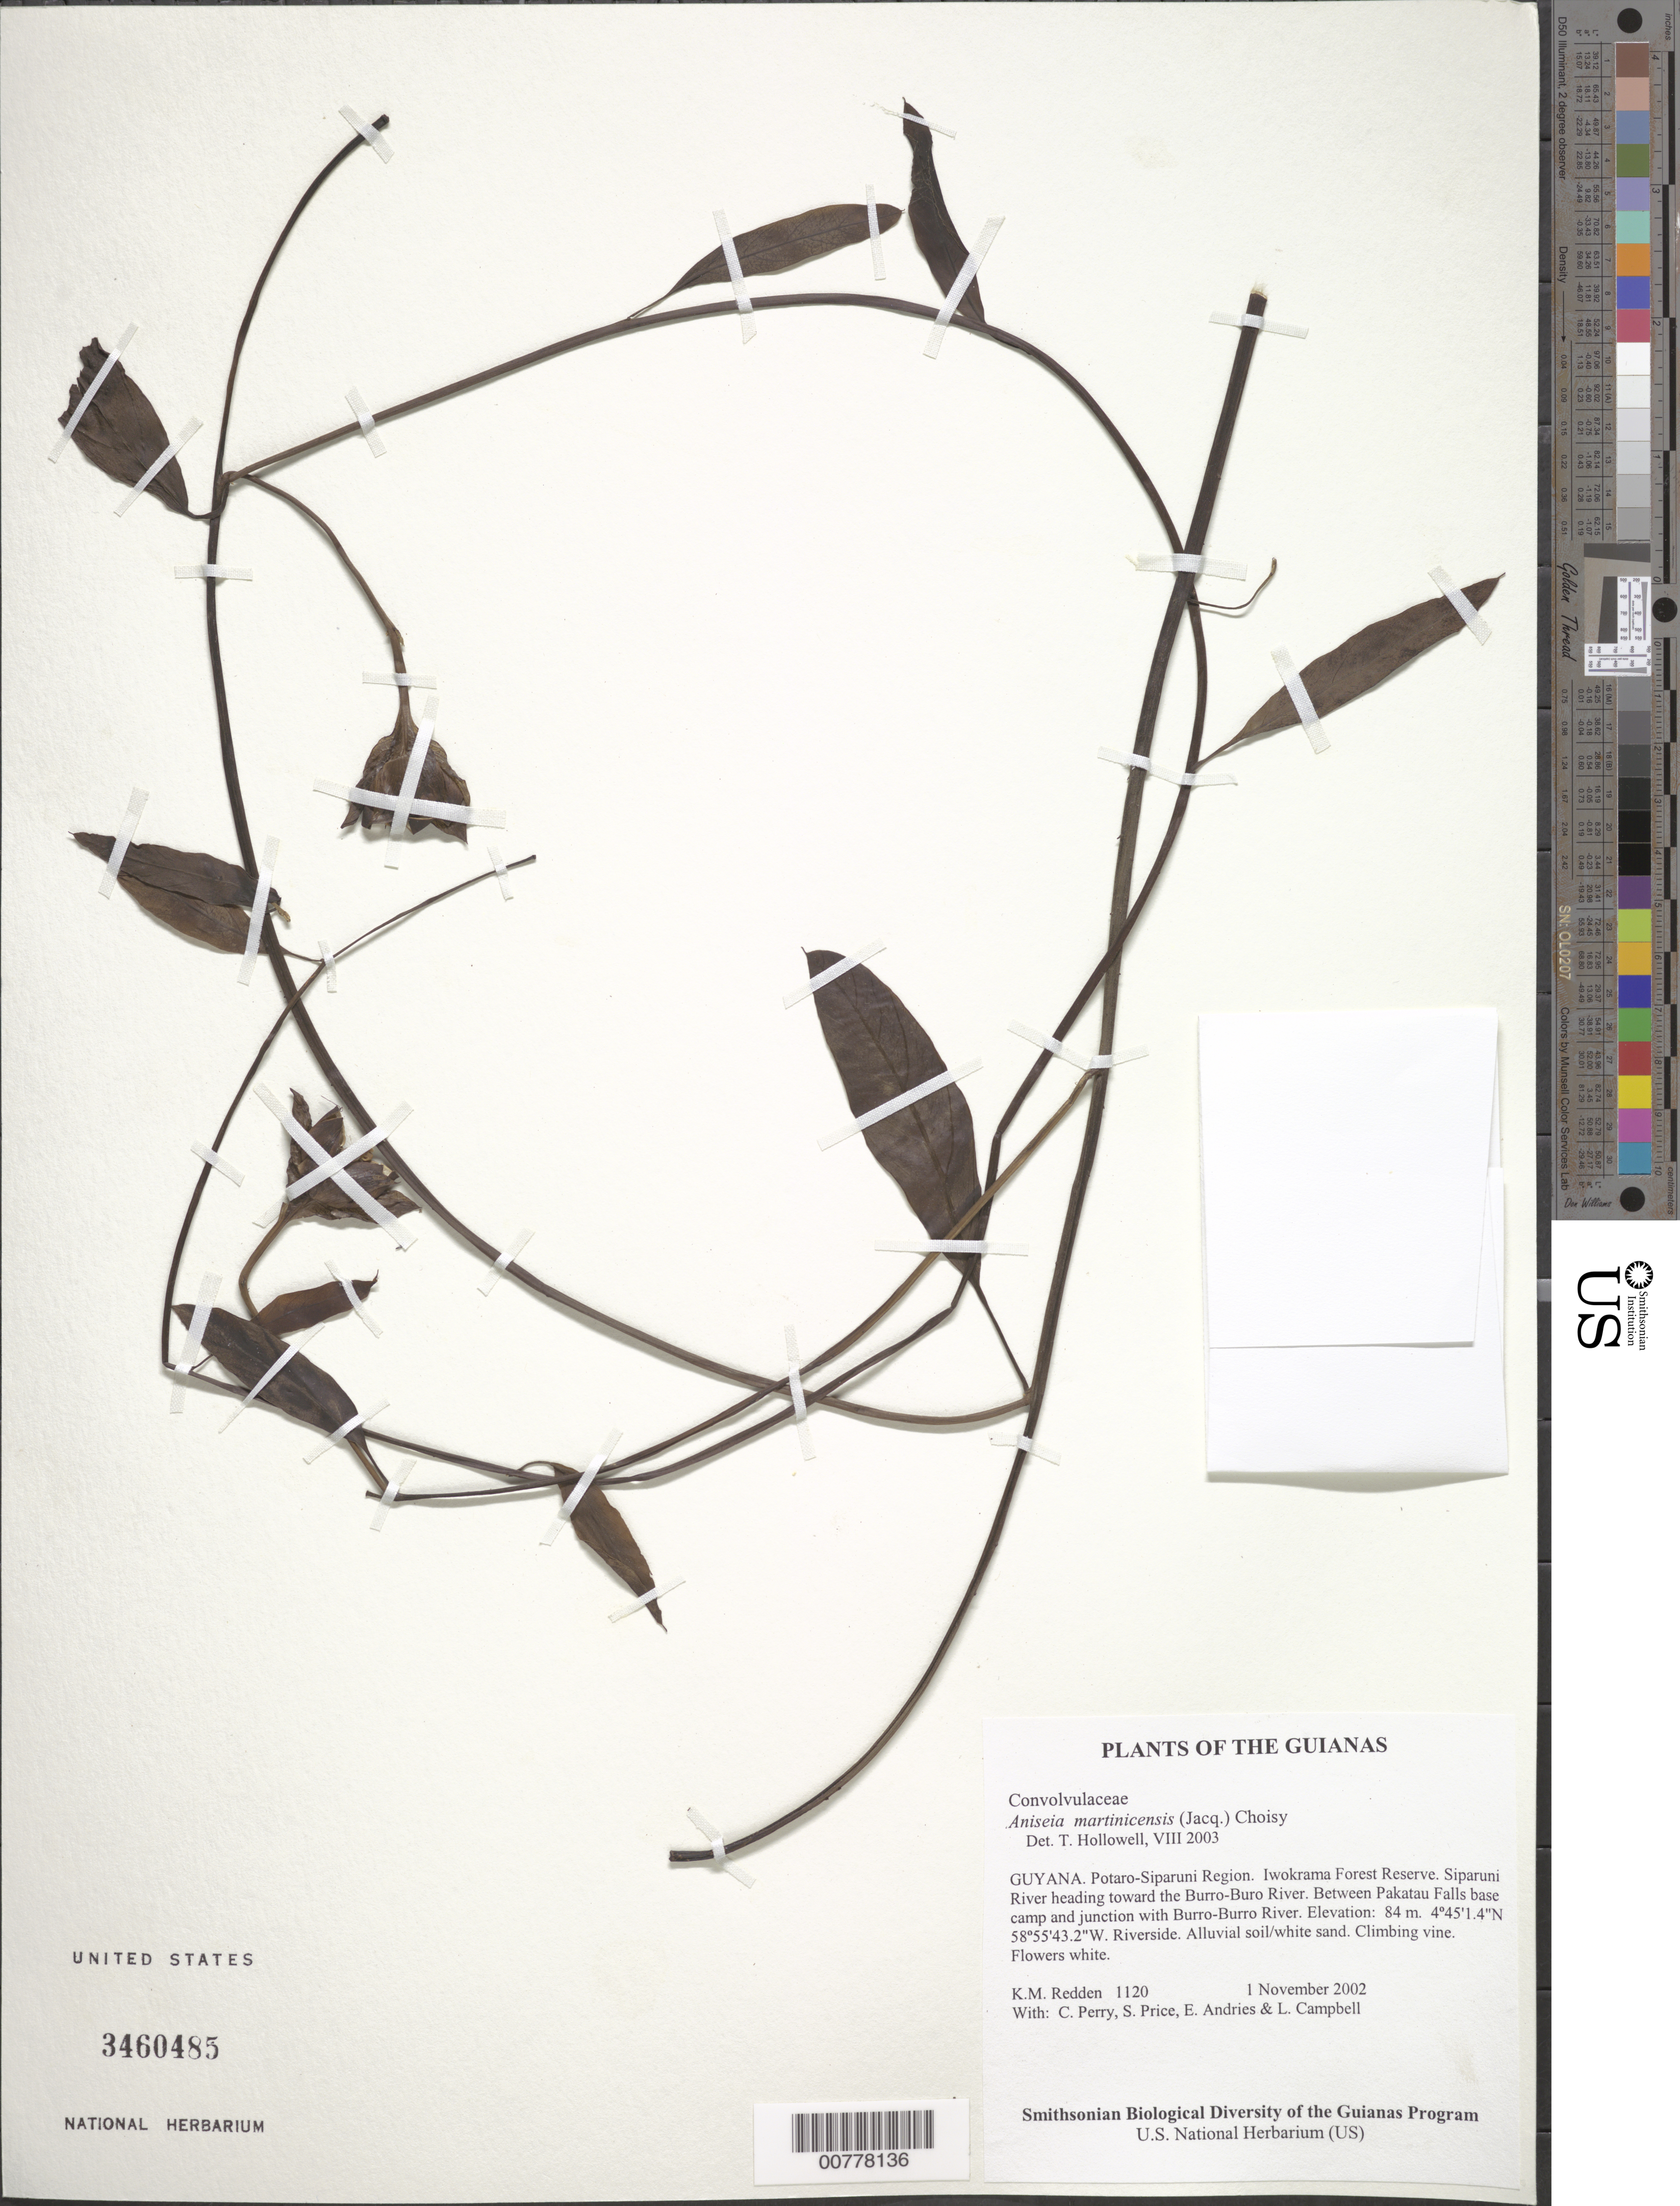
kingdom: Plantae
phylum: Tracheophyta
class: Magnoliopsida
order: Solanales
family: Convolvulaceae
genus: Aniseia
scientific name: Aniseia martinicensis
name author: (Jacq.) Choisy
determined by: Hollowell, T. H., (BOT), Smithsonian Institution - National Museum of Natural History (UNITED STATES)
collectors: K. M. Redden, C. Perry, S. Price, E. Andries & L. Campbell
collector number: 1120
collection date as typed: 1 November 2002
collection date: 2002-11-01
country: Guyana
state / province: Potaro-Siparuni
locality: Iwokrama Forest Reserve. Siparuni River heading toward the Burro-Buro River. Between Pakatau Falls base camp and junction with Burro-Burro River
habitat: Riverside. Alluvial soil/white sand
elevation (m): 84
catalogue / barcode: US 3460485